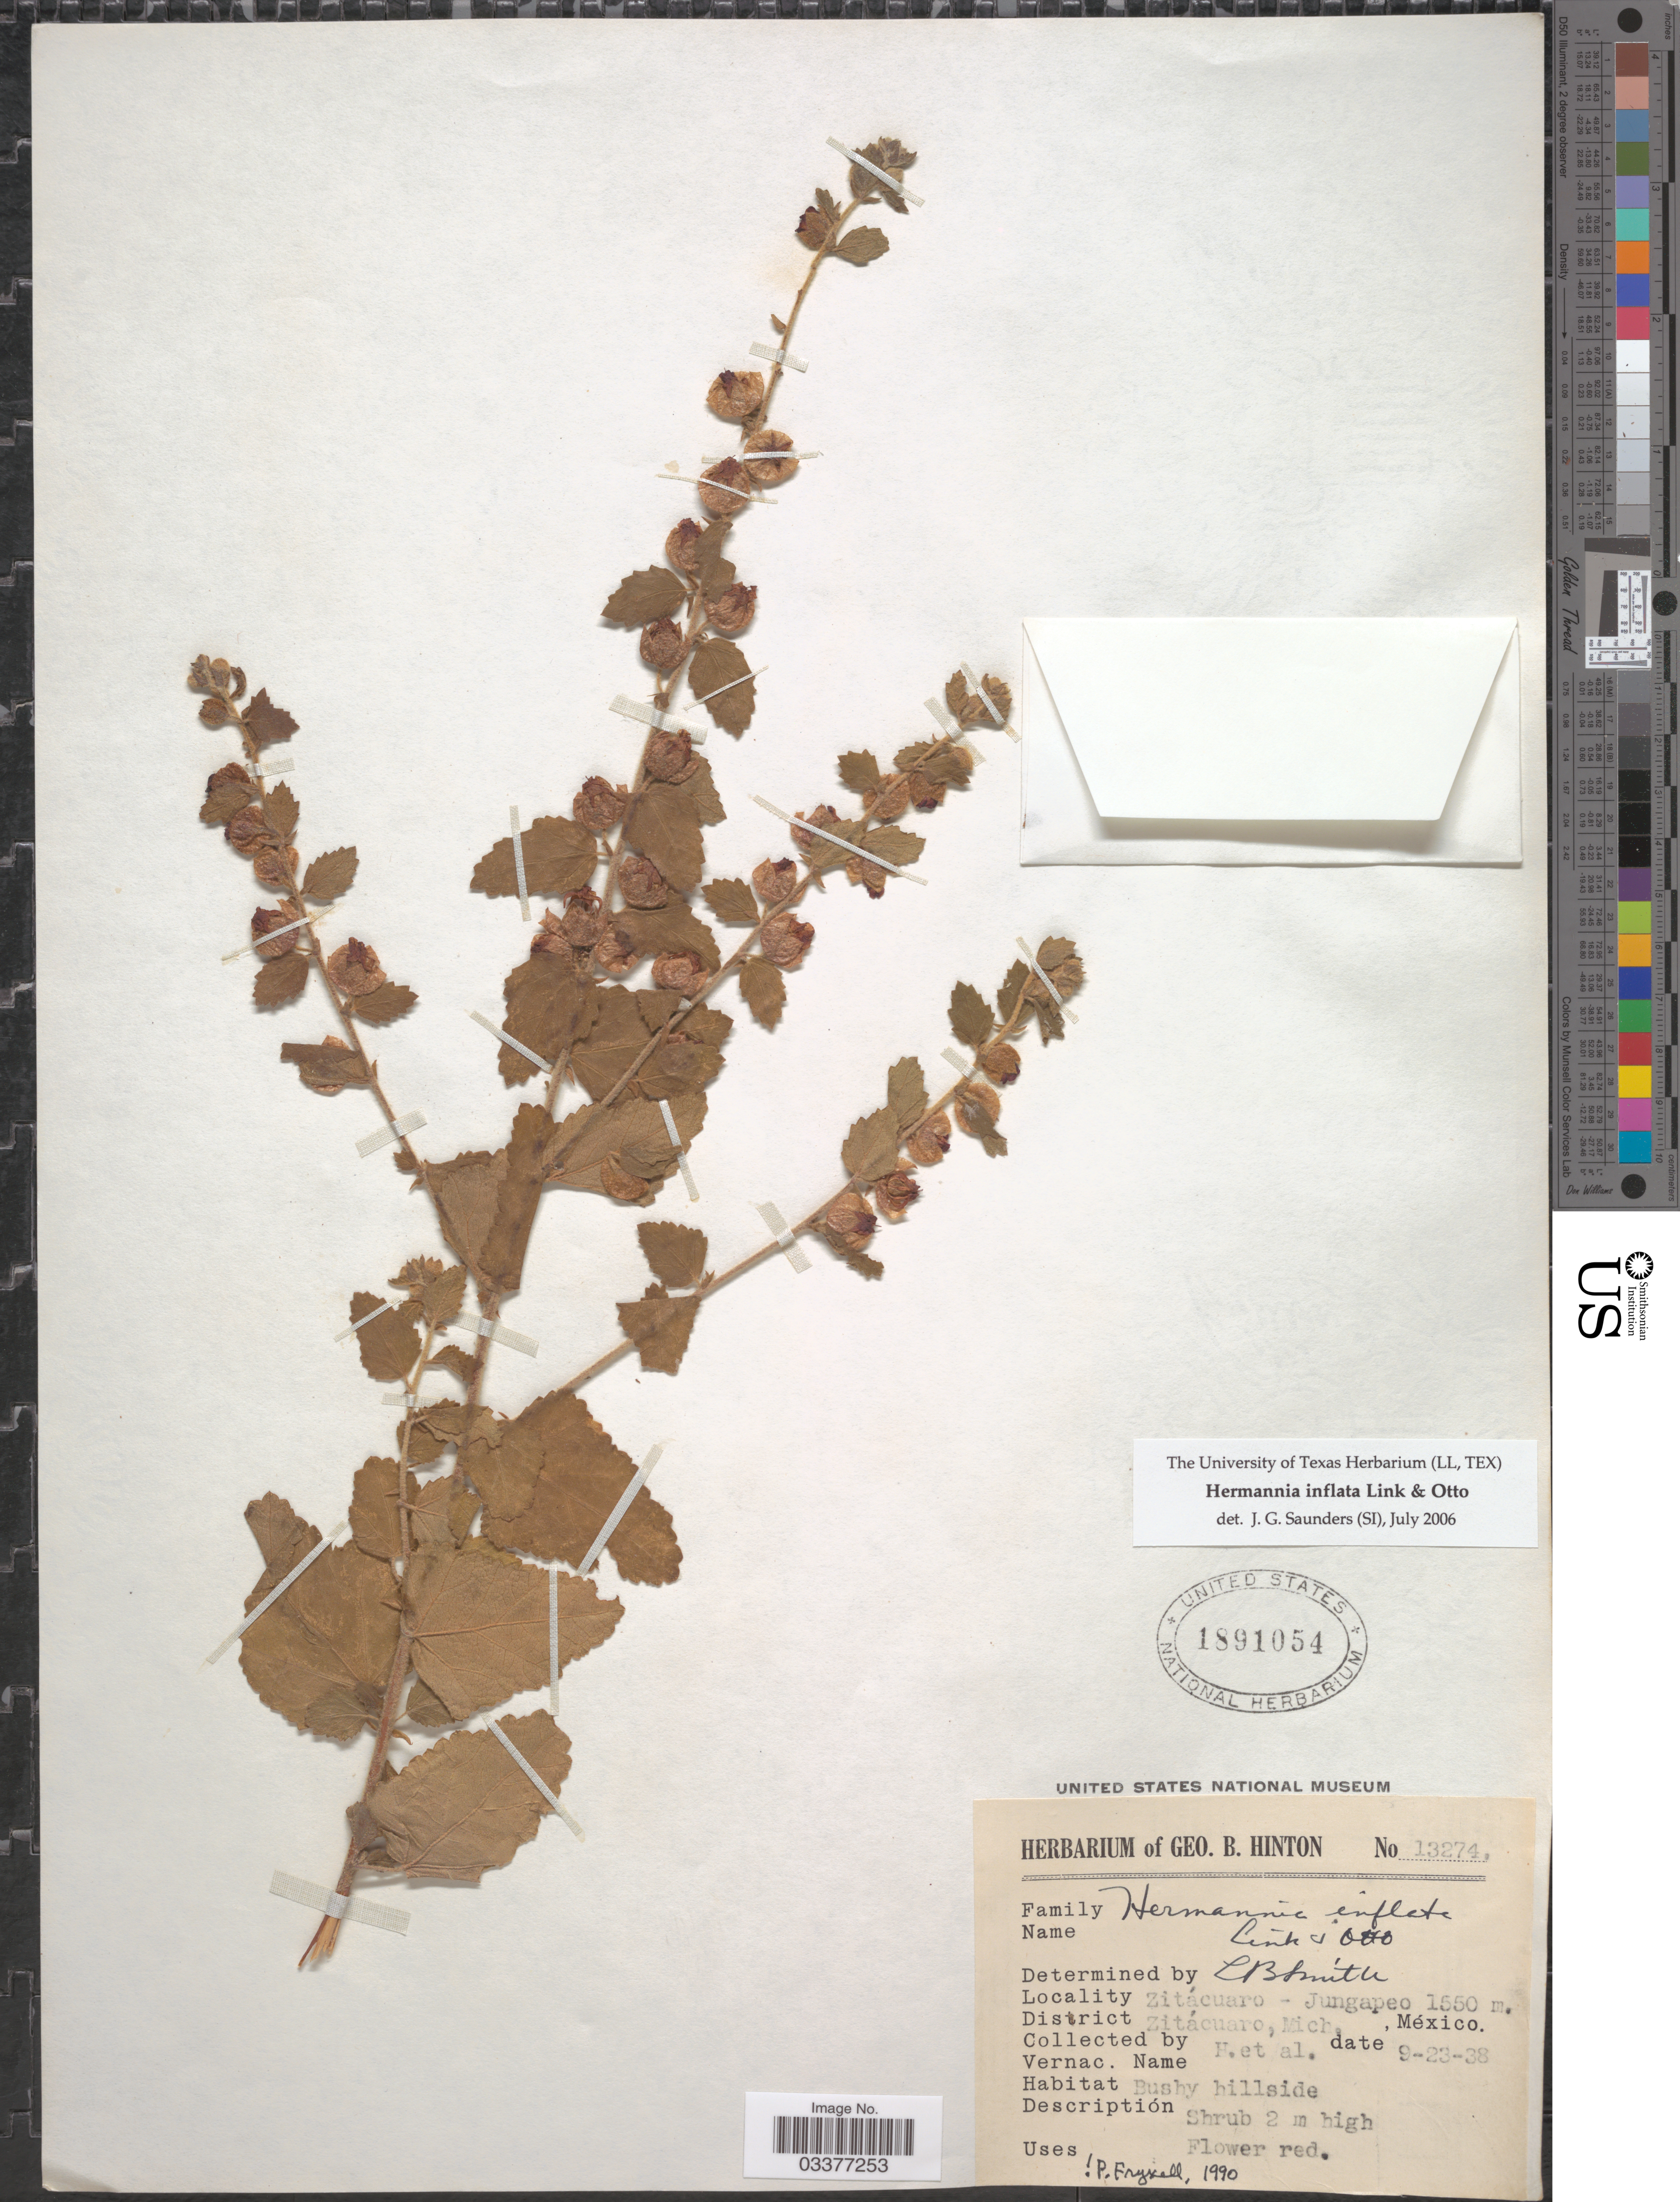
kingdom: Plantae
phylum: Tracheophyta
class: Magnoliopsida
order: Malvales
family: Malvaceae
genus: Hermannia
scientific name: Hermannia inflata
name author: Link & Otto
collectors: G. B. Hinton & et al.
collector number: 13274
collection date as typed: Transcribed d/m/y: 23/9/38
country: Mexico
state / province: Michoacán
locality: Zitácuaro - Jungapeo. District Zitácuaro.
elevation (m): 1550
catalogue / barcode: US 1891054